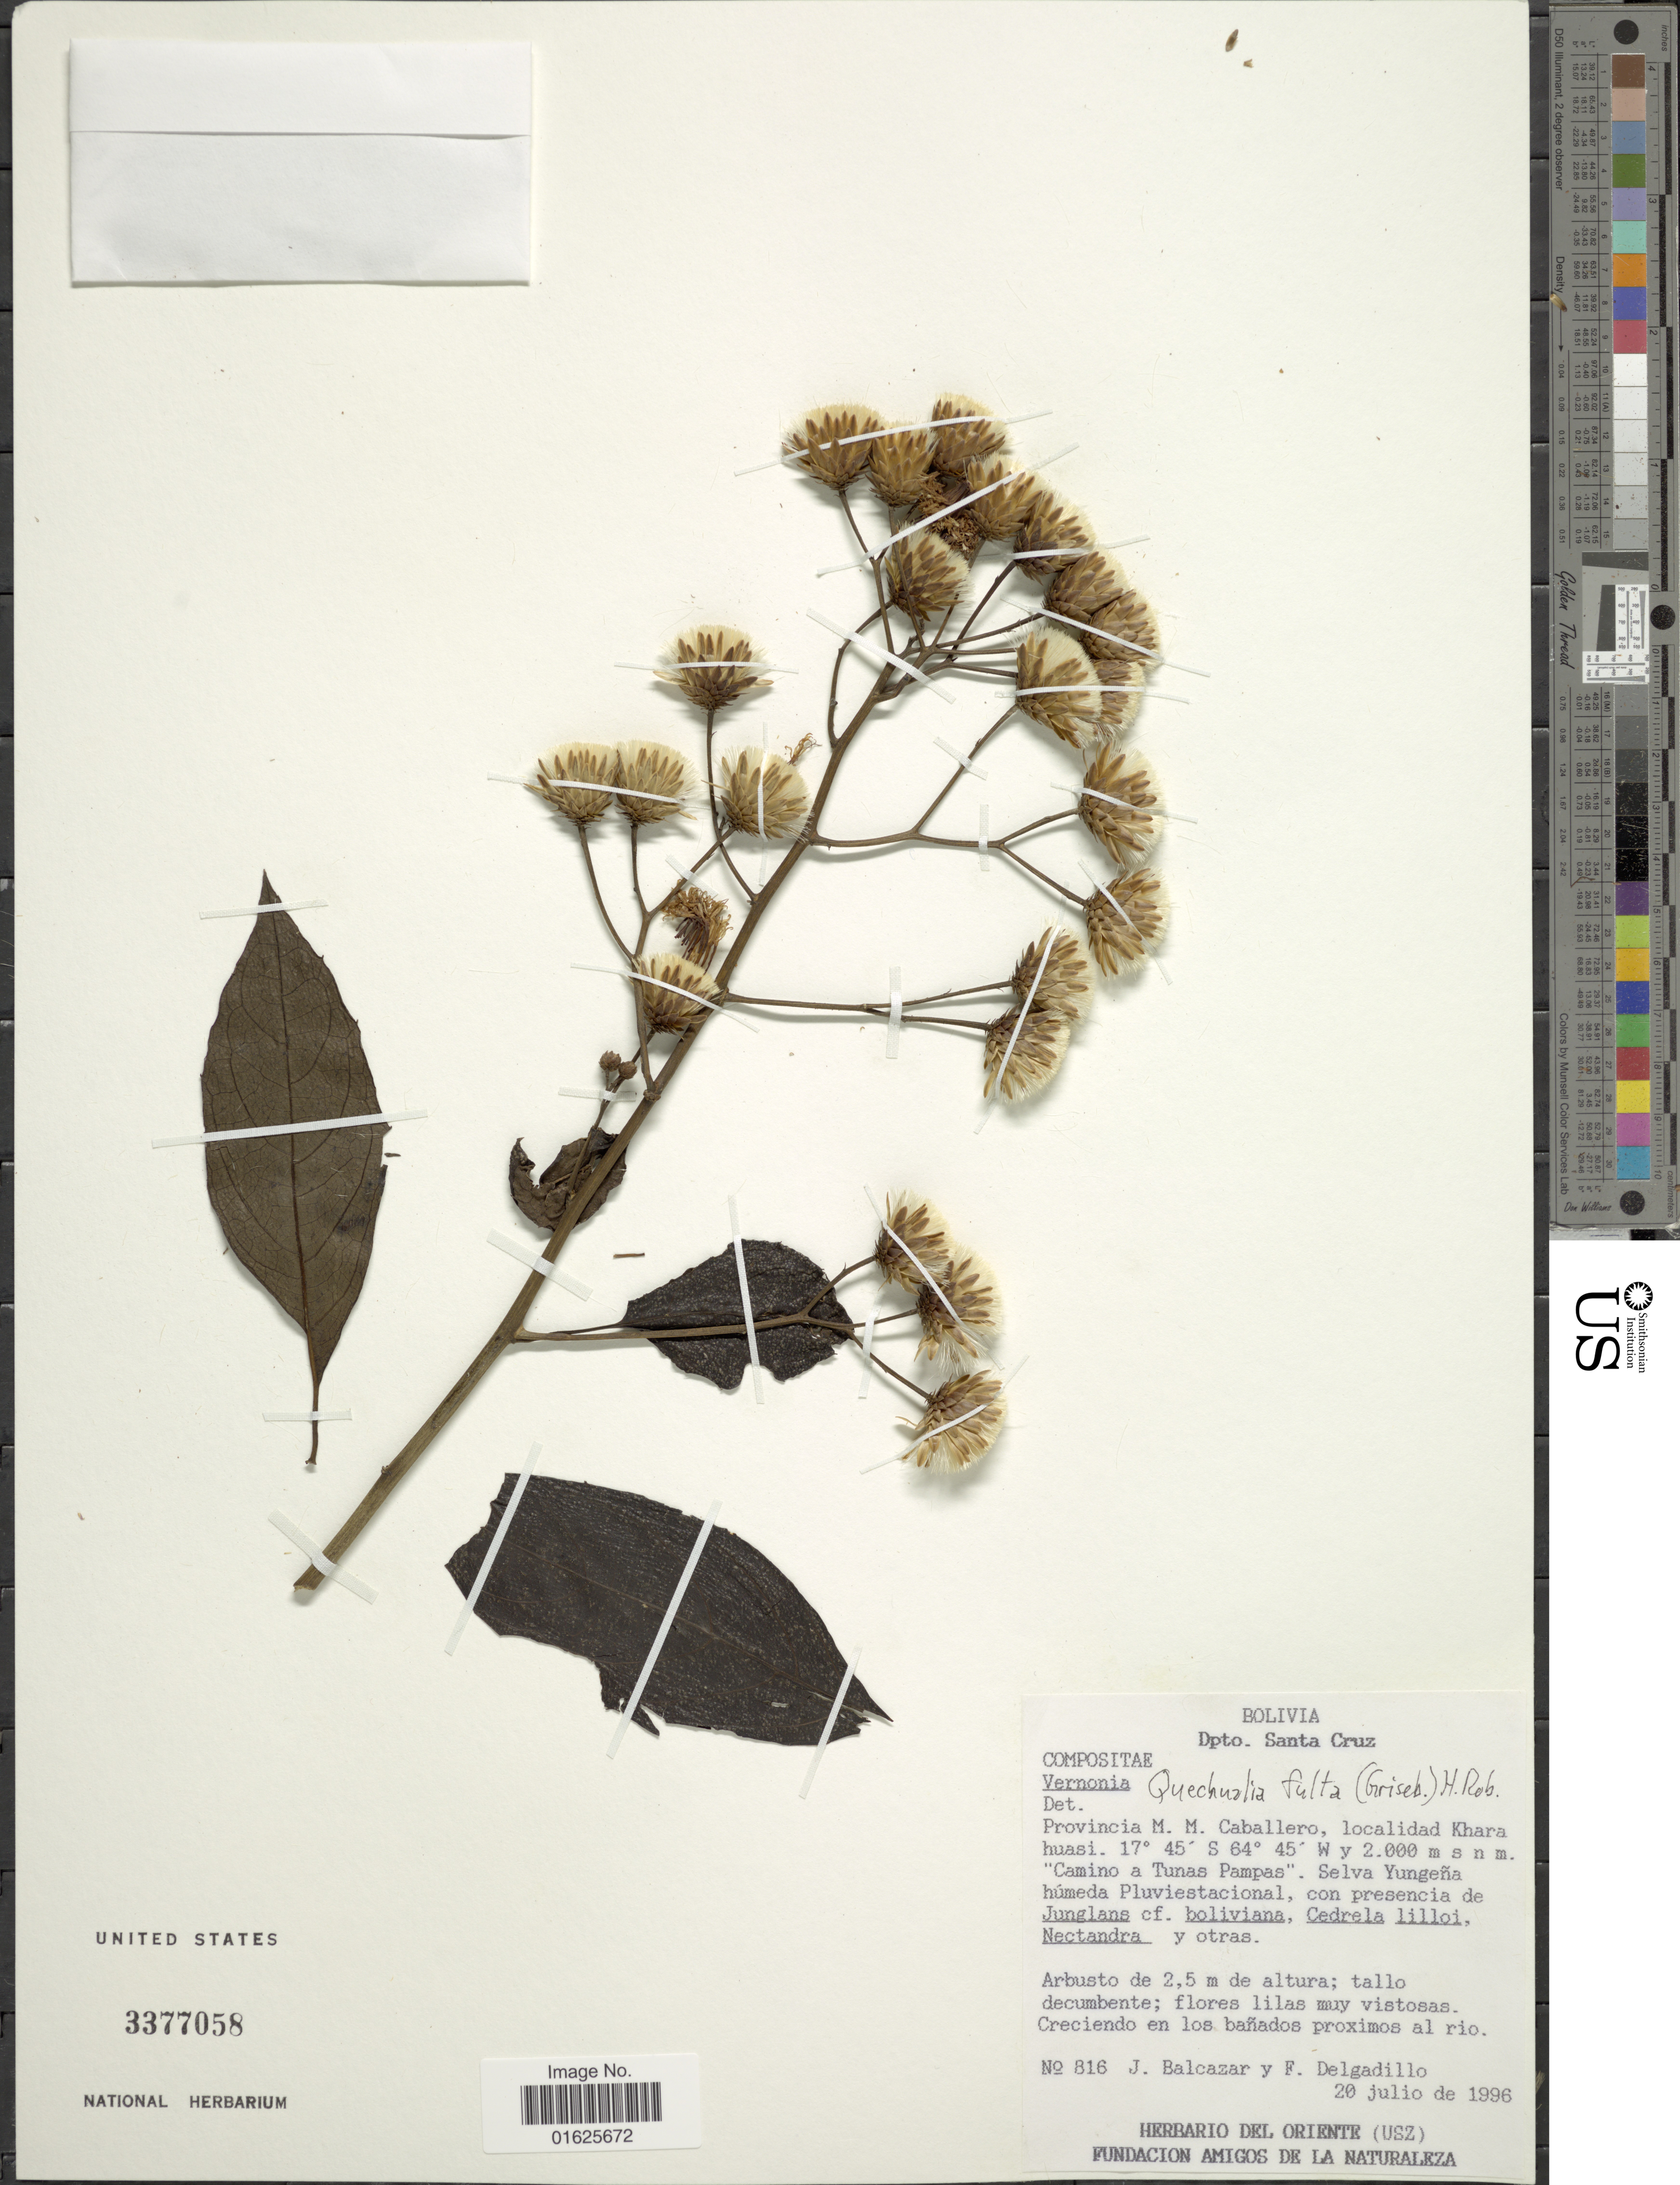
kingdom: Plantae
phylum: Tracheophyta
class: Magnoliopsida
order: Asterales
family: Asteraceae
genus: Quechualia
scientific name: Quechualia fulta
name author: (Griseb.) H. Rob.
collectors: J. Balcazar & F. Delgadillo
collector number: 816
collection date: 1996-07-20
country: Bolivia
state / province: Santa Cruz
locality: Dpto. Santa Cruz, Provincia M.M Caballero, Localidad Khara huasi 'Camino a Tunas Pampas. Selva Yungeña húmeda Pluviestacional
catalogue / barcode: US 3377058